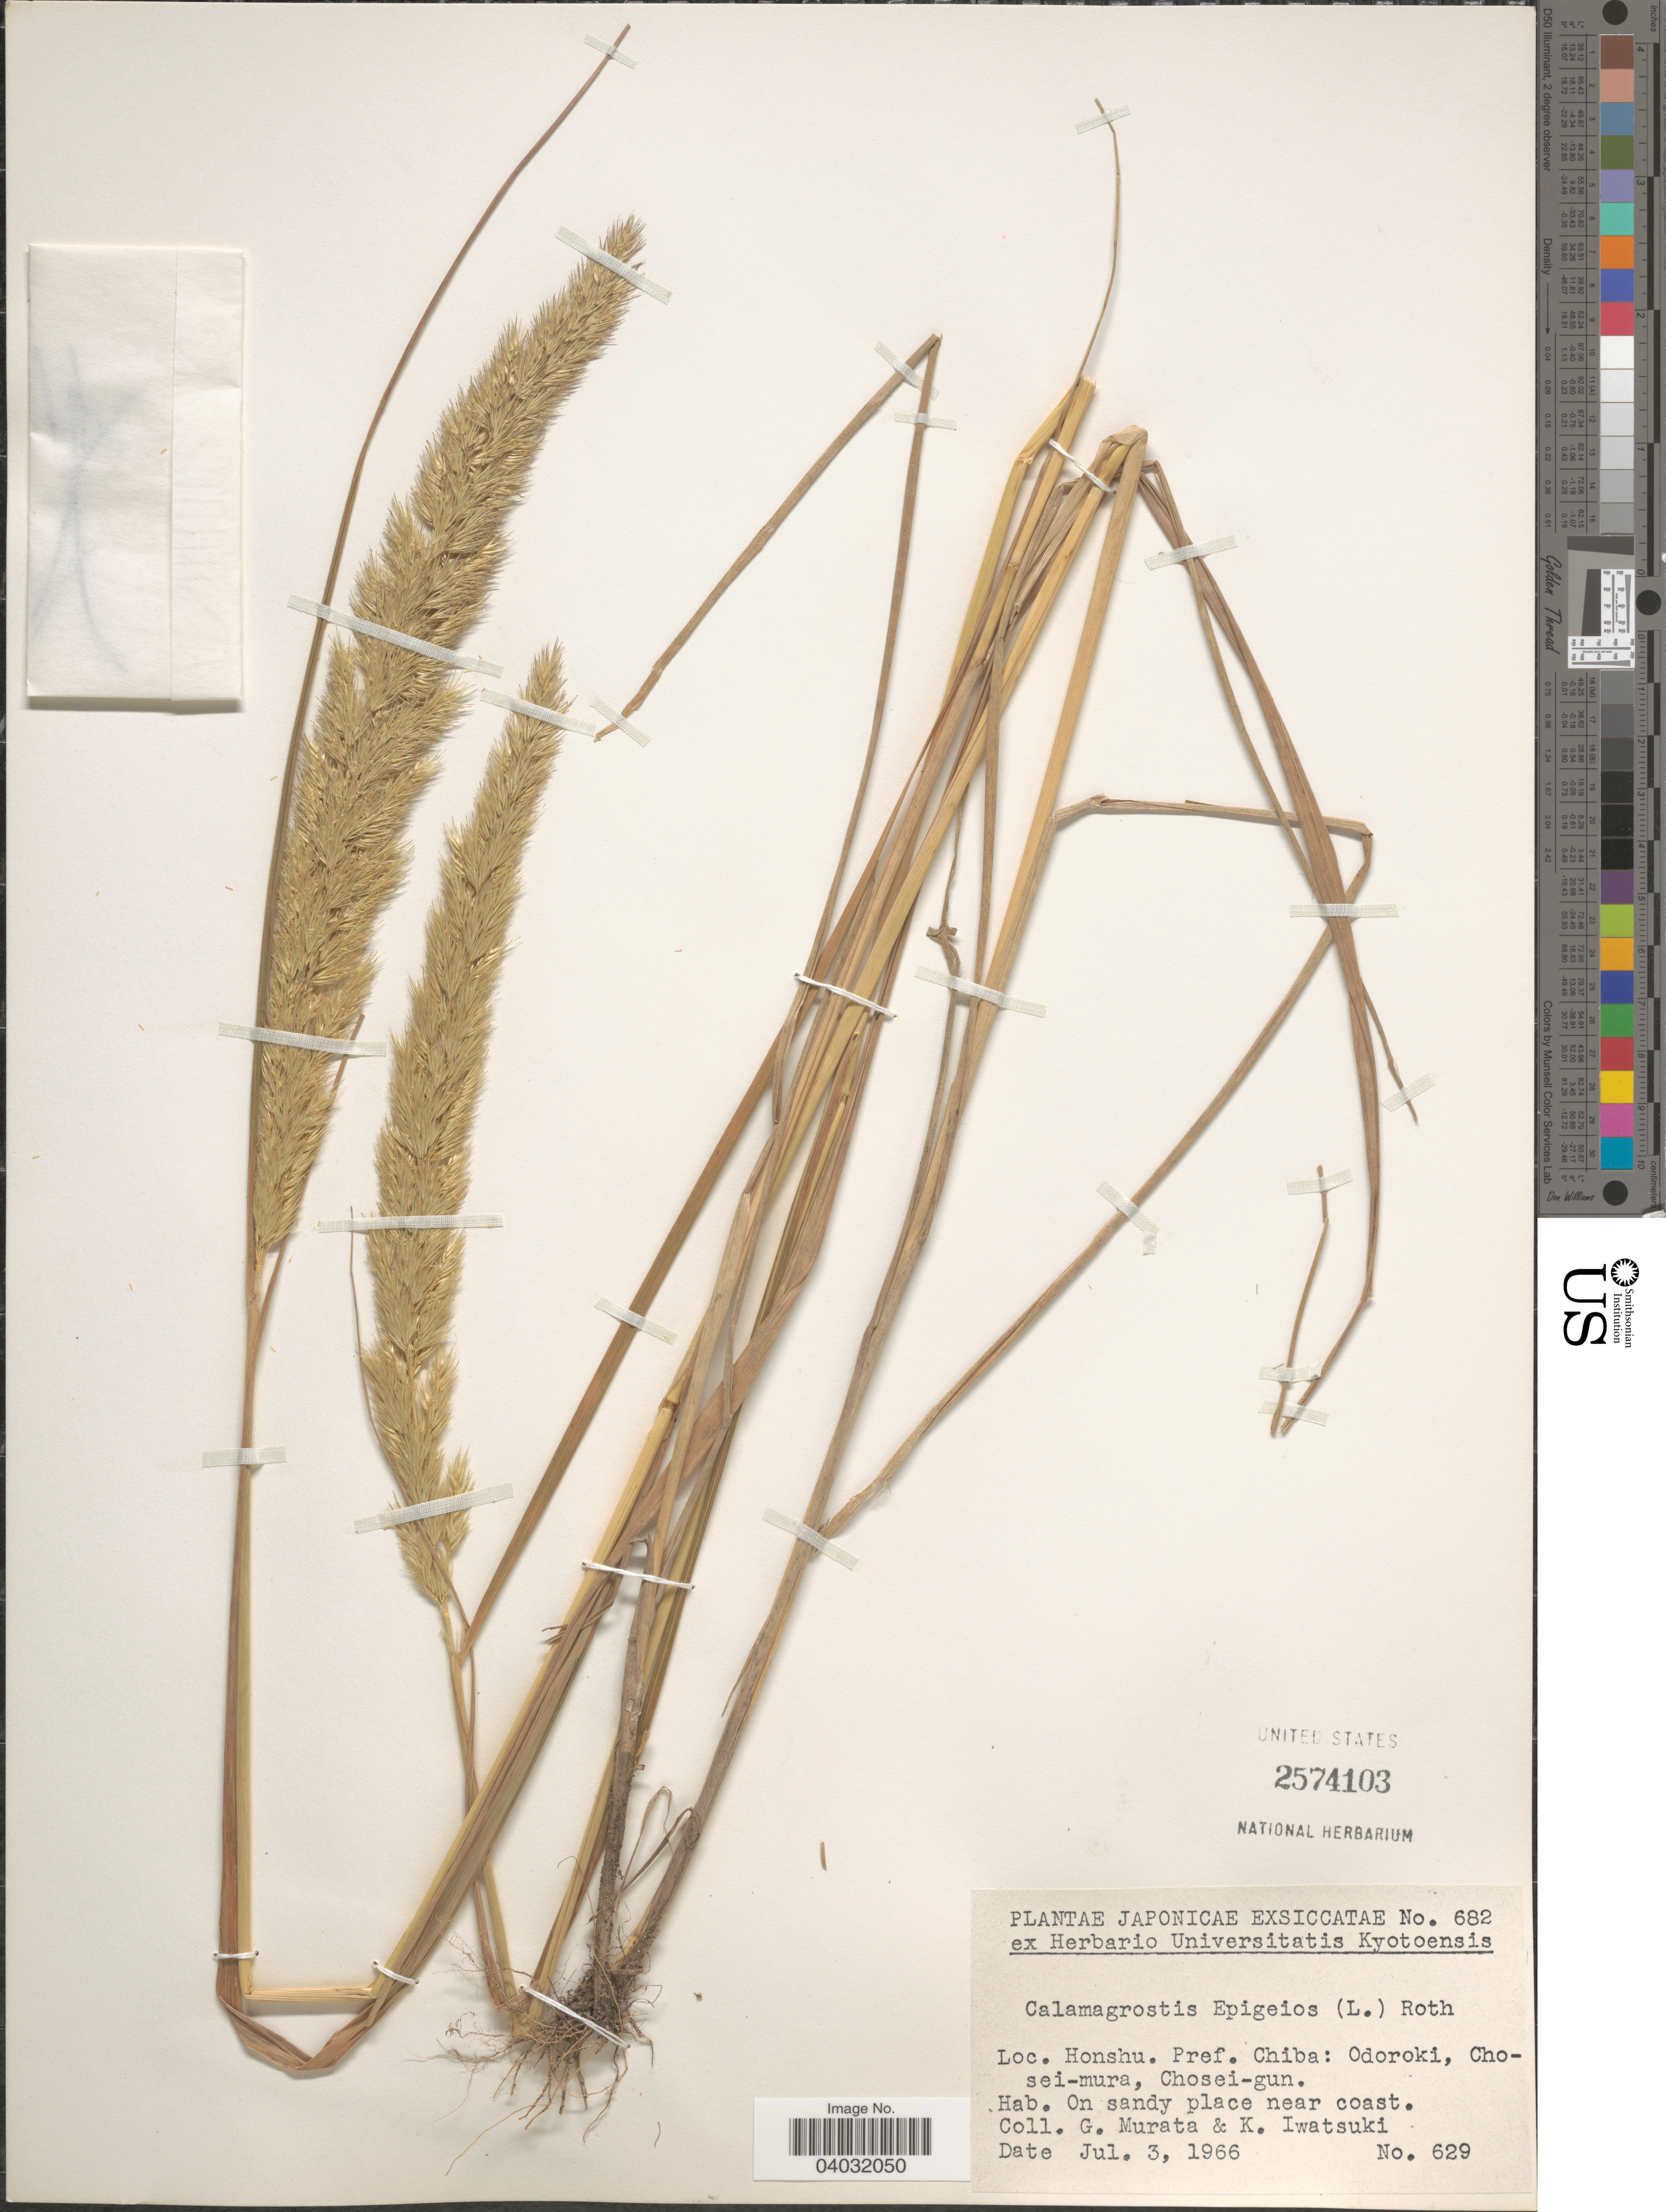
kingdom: Plantae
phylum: Tracheophyta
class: Liliopsida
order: Poales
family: Poaceae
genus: Calamagrostis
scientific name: Calamagrostis epigeios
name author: (L.) Roth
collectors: G. Murata & K. Iwatsuki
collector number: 629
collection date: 1966-07-03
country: Japan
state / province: Tiba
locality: Honshu. Pref. Chiba: Odoroki, Chosei-mura, Chosei-gun.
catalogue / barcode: US 2574103